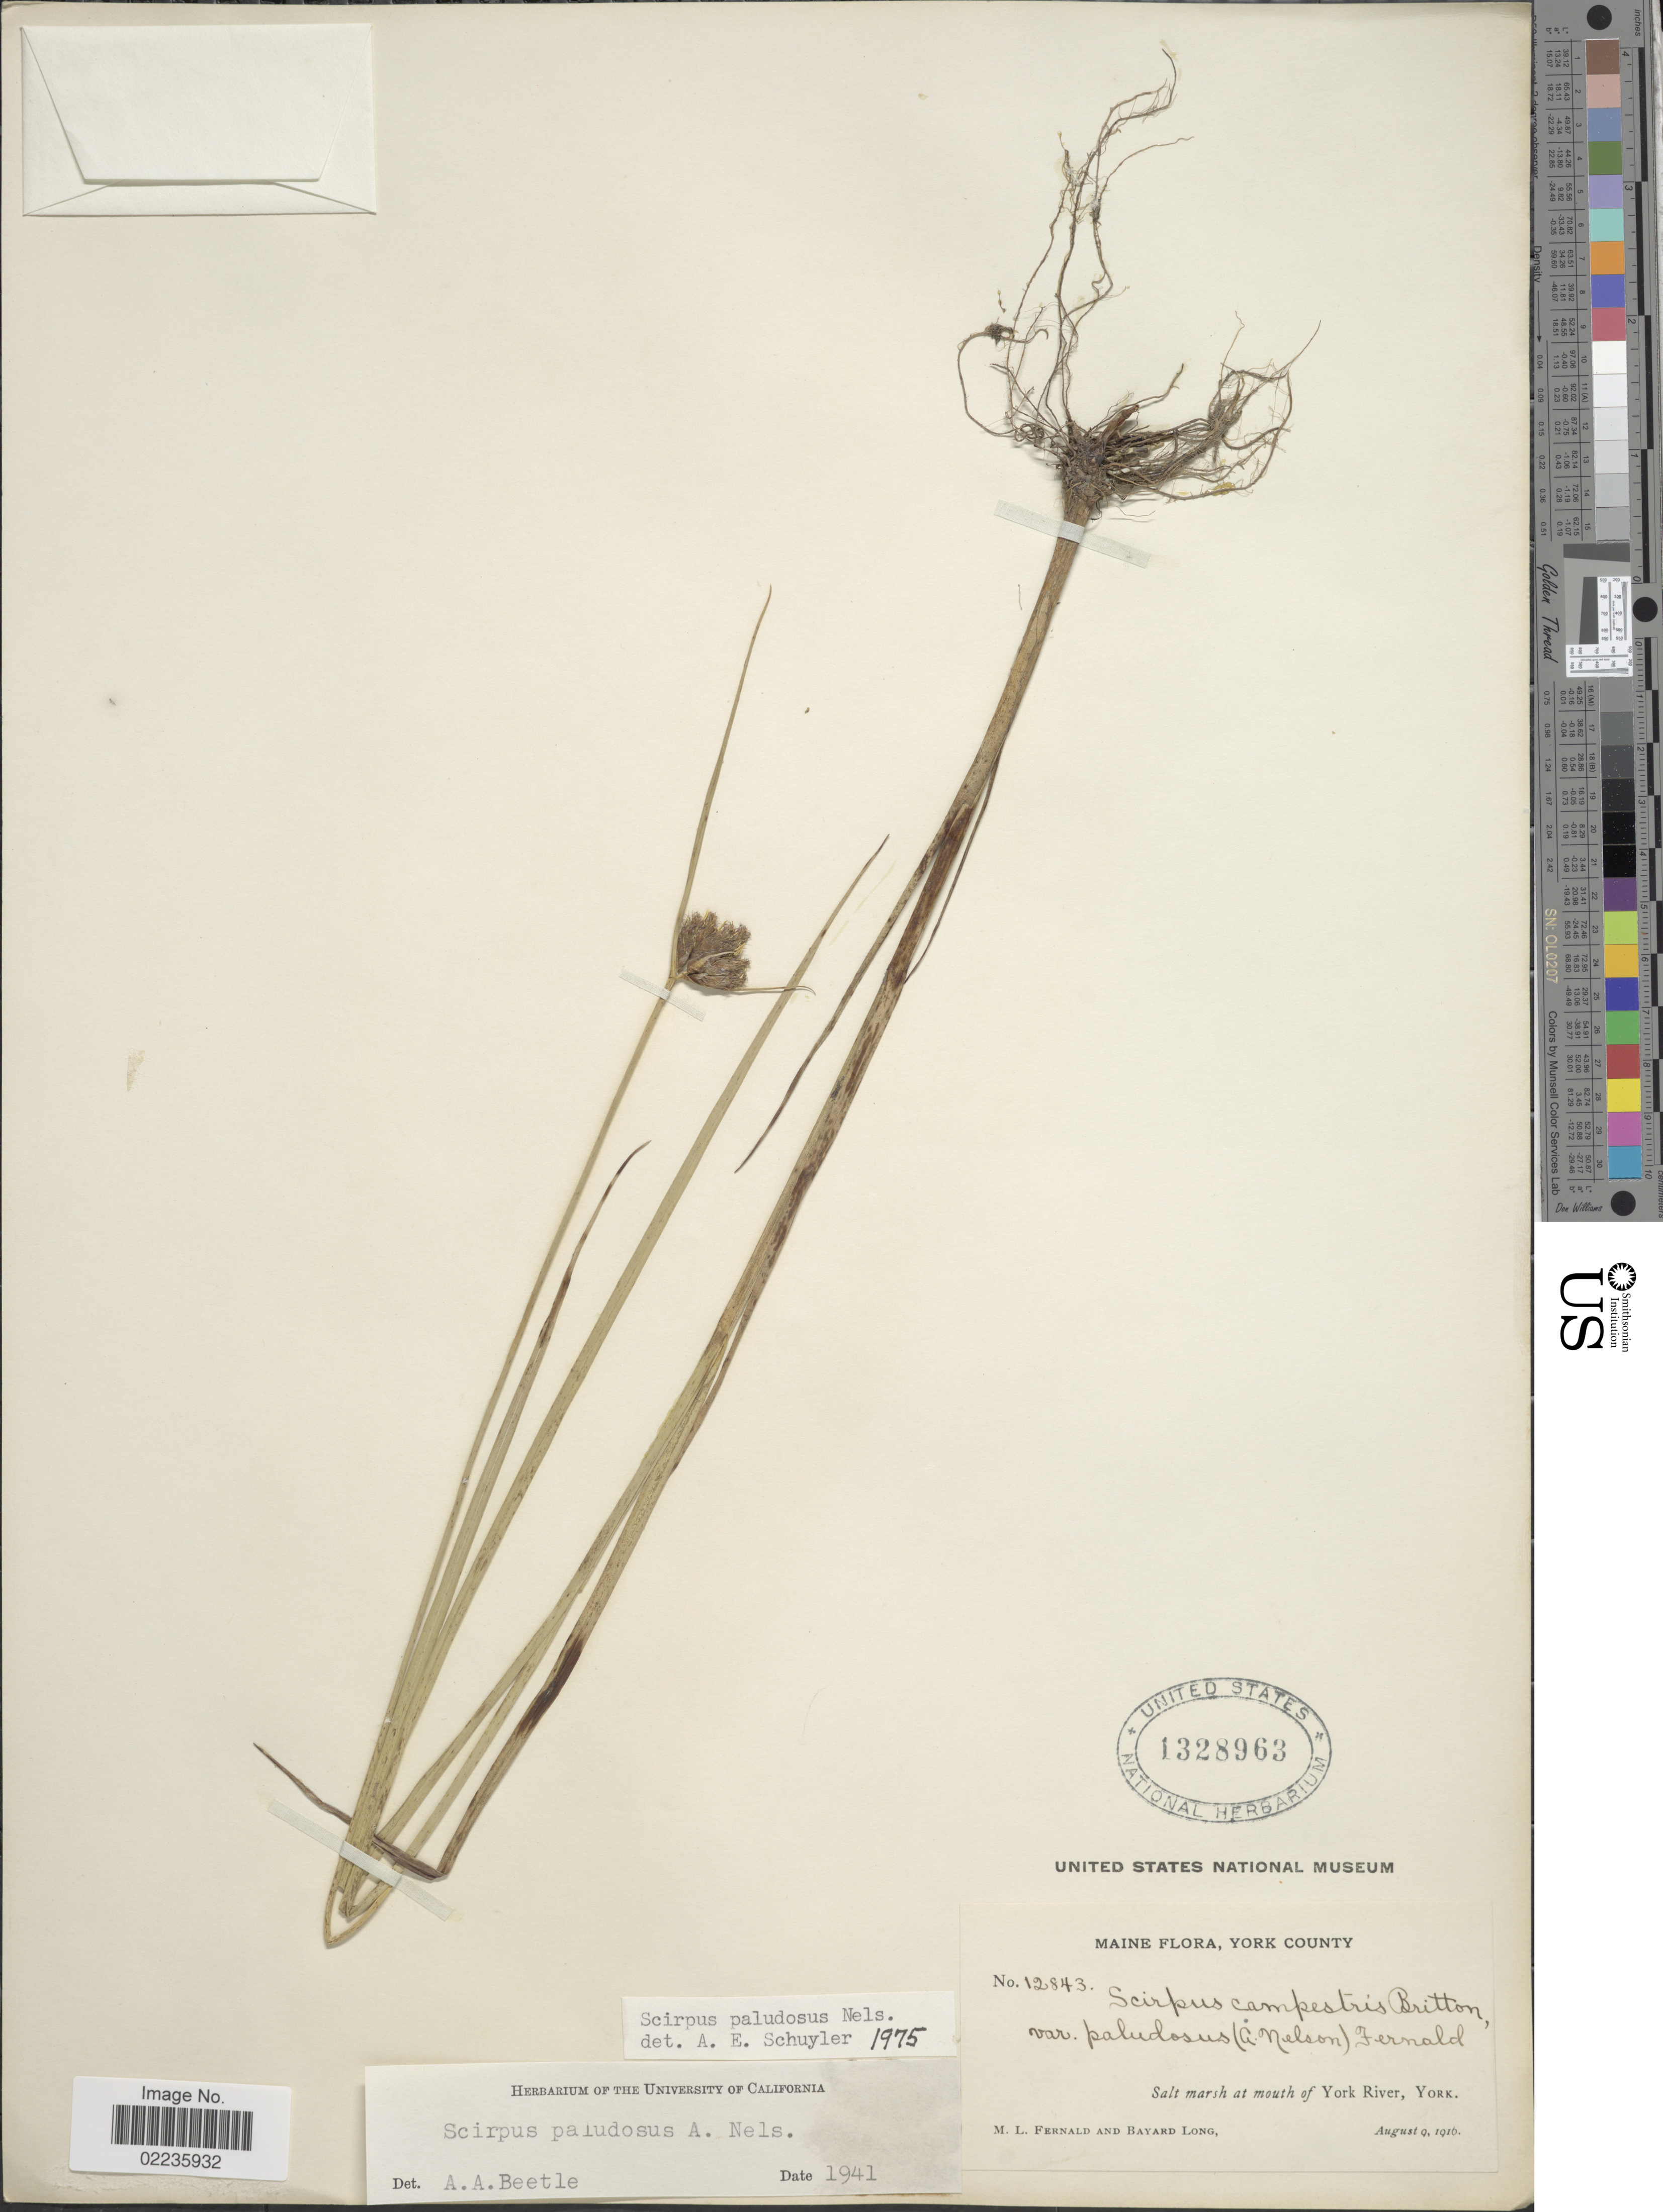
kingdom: Plantae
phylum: Tracheophyta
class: Liliopsida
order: Poales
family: Cyperaceae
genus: Bolboschoenus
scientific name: Bolboschoenus maritimus subsp. paludosus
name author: (A. Nelson) T. Koyama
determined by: Strong, M. T., (US), Smithsonian Institution - National Museum of Natural History (UNITED STATES)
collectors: M. L. Fernald & B. Long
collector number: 12843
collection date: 1916-08-09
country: United States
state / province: Maine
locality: York County. Salt marsh at mouth of York River, York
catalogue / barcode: US 1328963